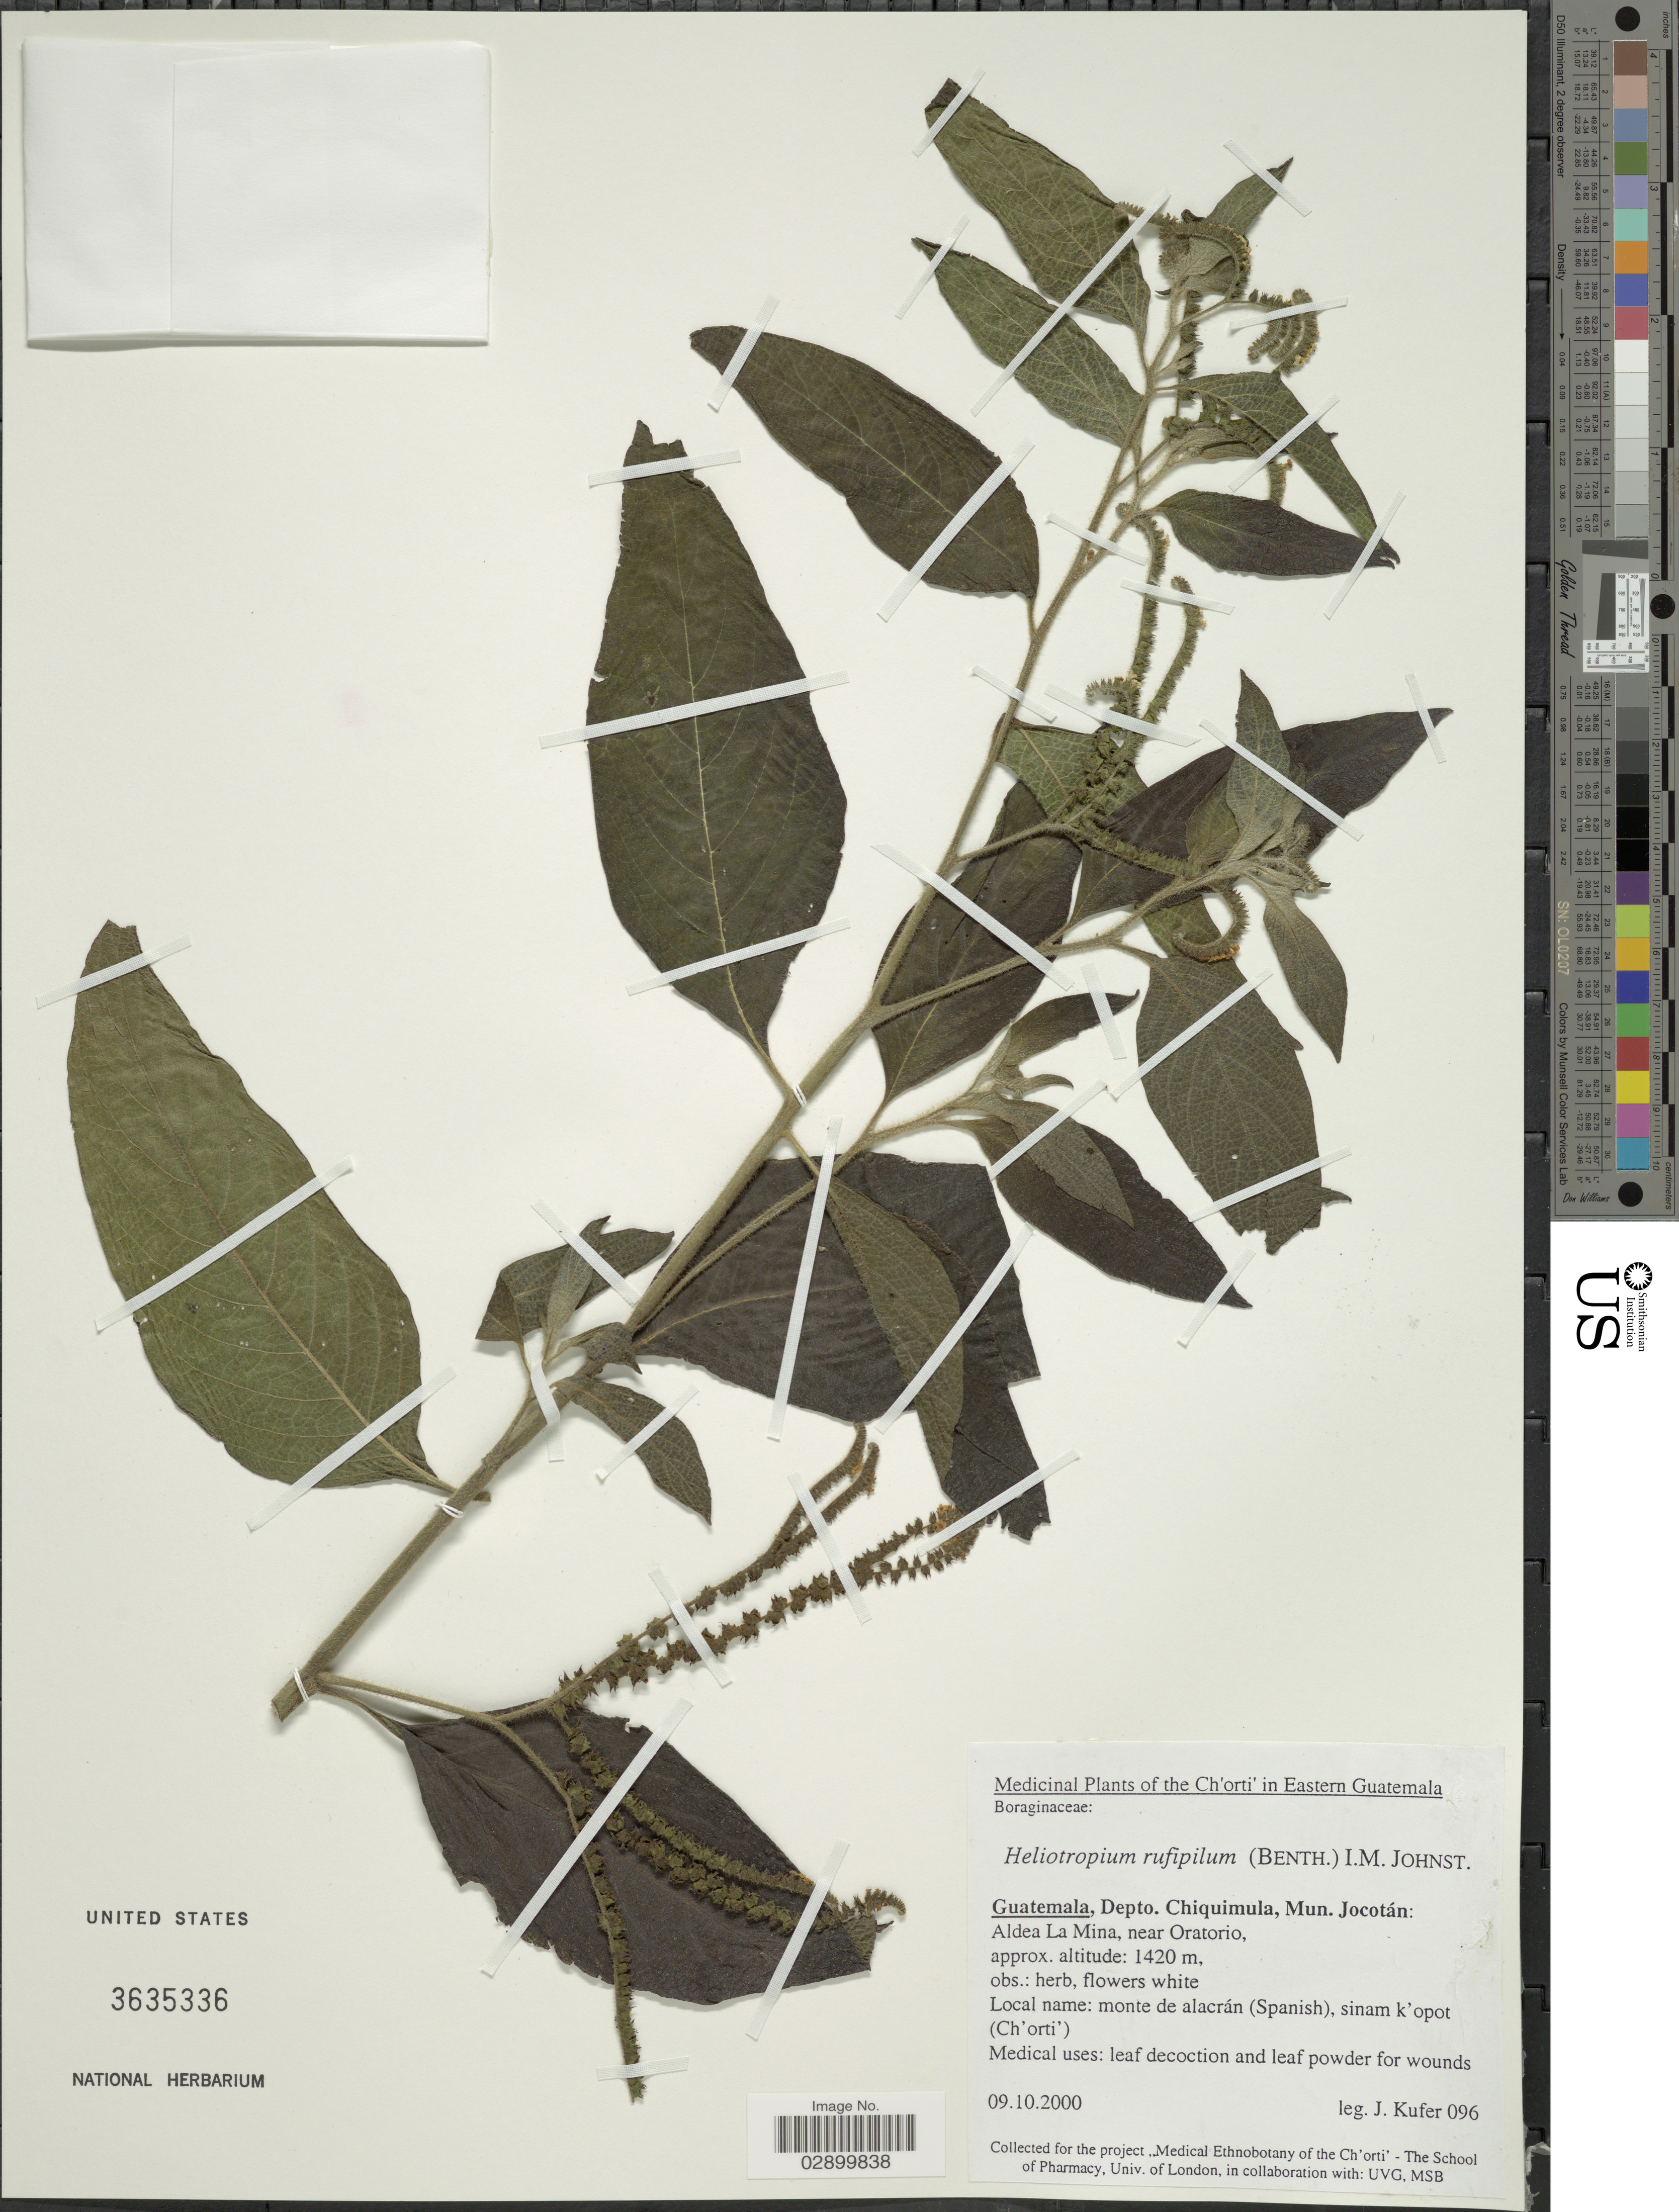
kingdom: Plantae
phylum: Tracheophyta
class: Magnoliopsida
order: Boraginales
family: Heliotropiaceae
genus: Heliotropium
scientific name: Heliotropium rufipilum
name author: (Benth.) I.M. Johnst.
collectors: J. Kufer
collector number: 096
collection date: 2000-10-09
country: Guatemala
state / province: Chiquimula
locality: Depto. Chiquimula, Mun. Jocotán: Aldea La Mina, near Oratorio.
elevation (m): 1420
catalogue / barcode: US 3635336